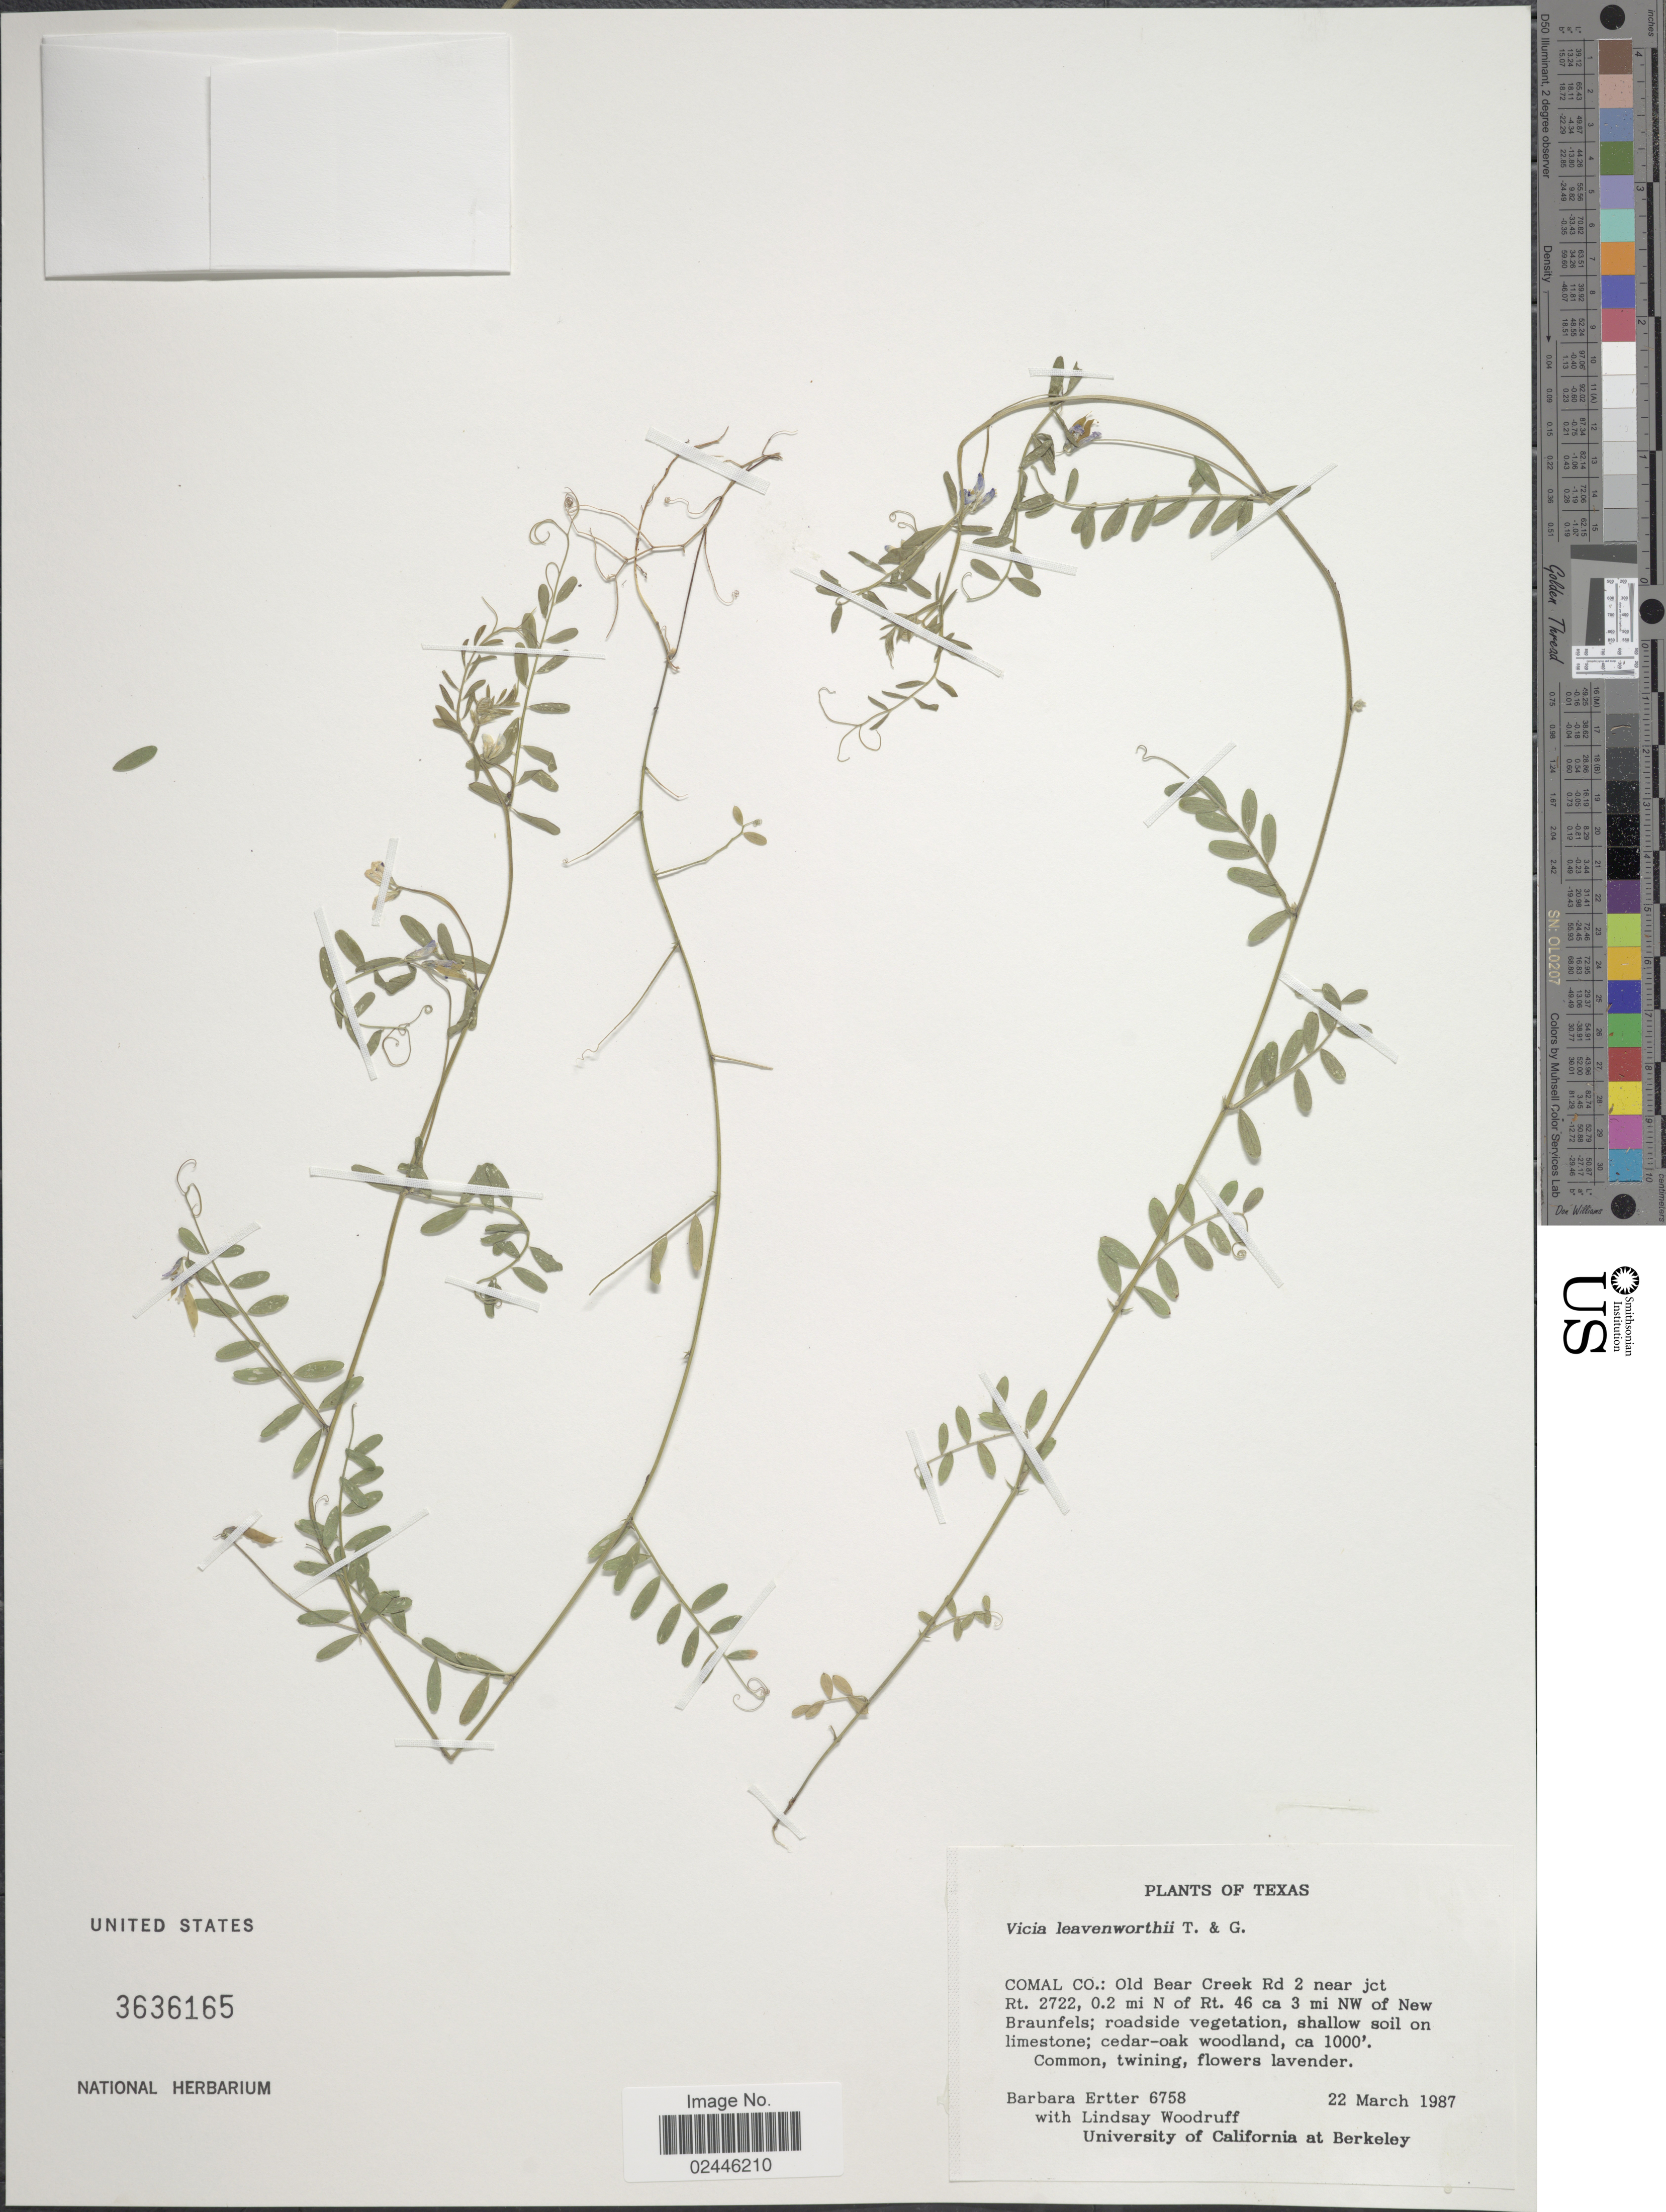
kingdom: Plantae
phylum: Tracheophyta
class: Magnoliopsida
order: Fabales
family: Fabaceae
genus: Vicia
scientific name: Vicia ludoviciana var. leavenworthii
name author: (Torr. & A. Gray) Broich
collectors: B. Ertter & L. Woodruff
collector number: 6758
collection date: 1987-03-22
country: United States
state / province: Texas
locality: Comal Co.: Old Bear Creek Rd 2 near jct Rt. 2722, 0.2 mi N of Rt. 46 ca 3 mi NW of New Braunfels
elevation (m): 305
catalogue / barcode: US 3636165